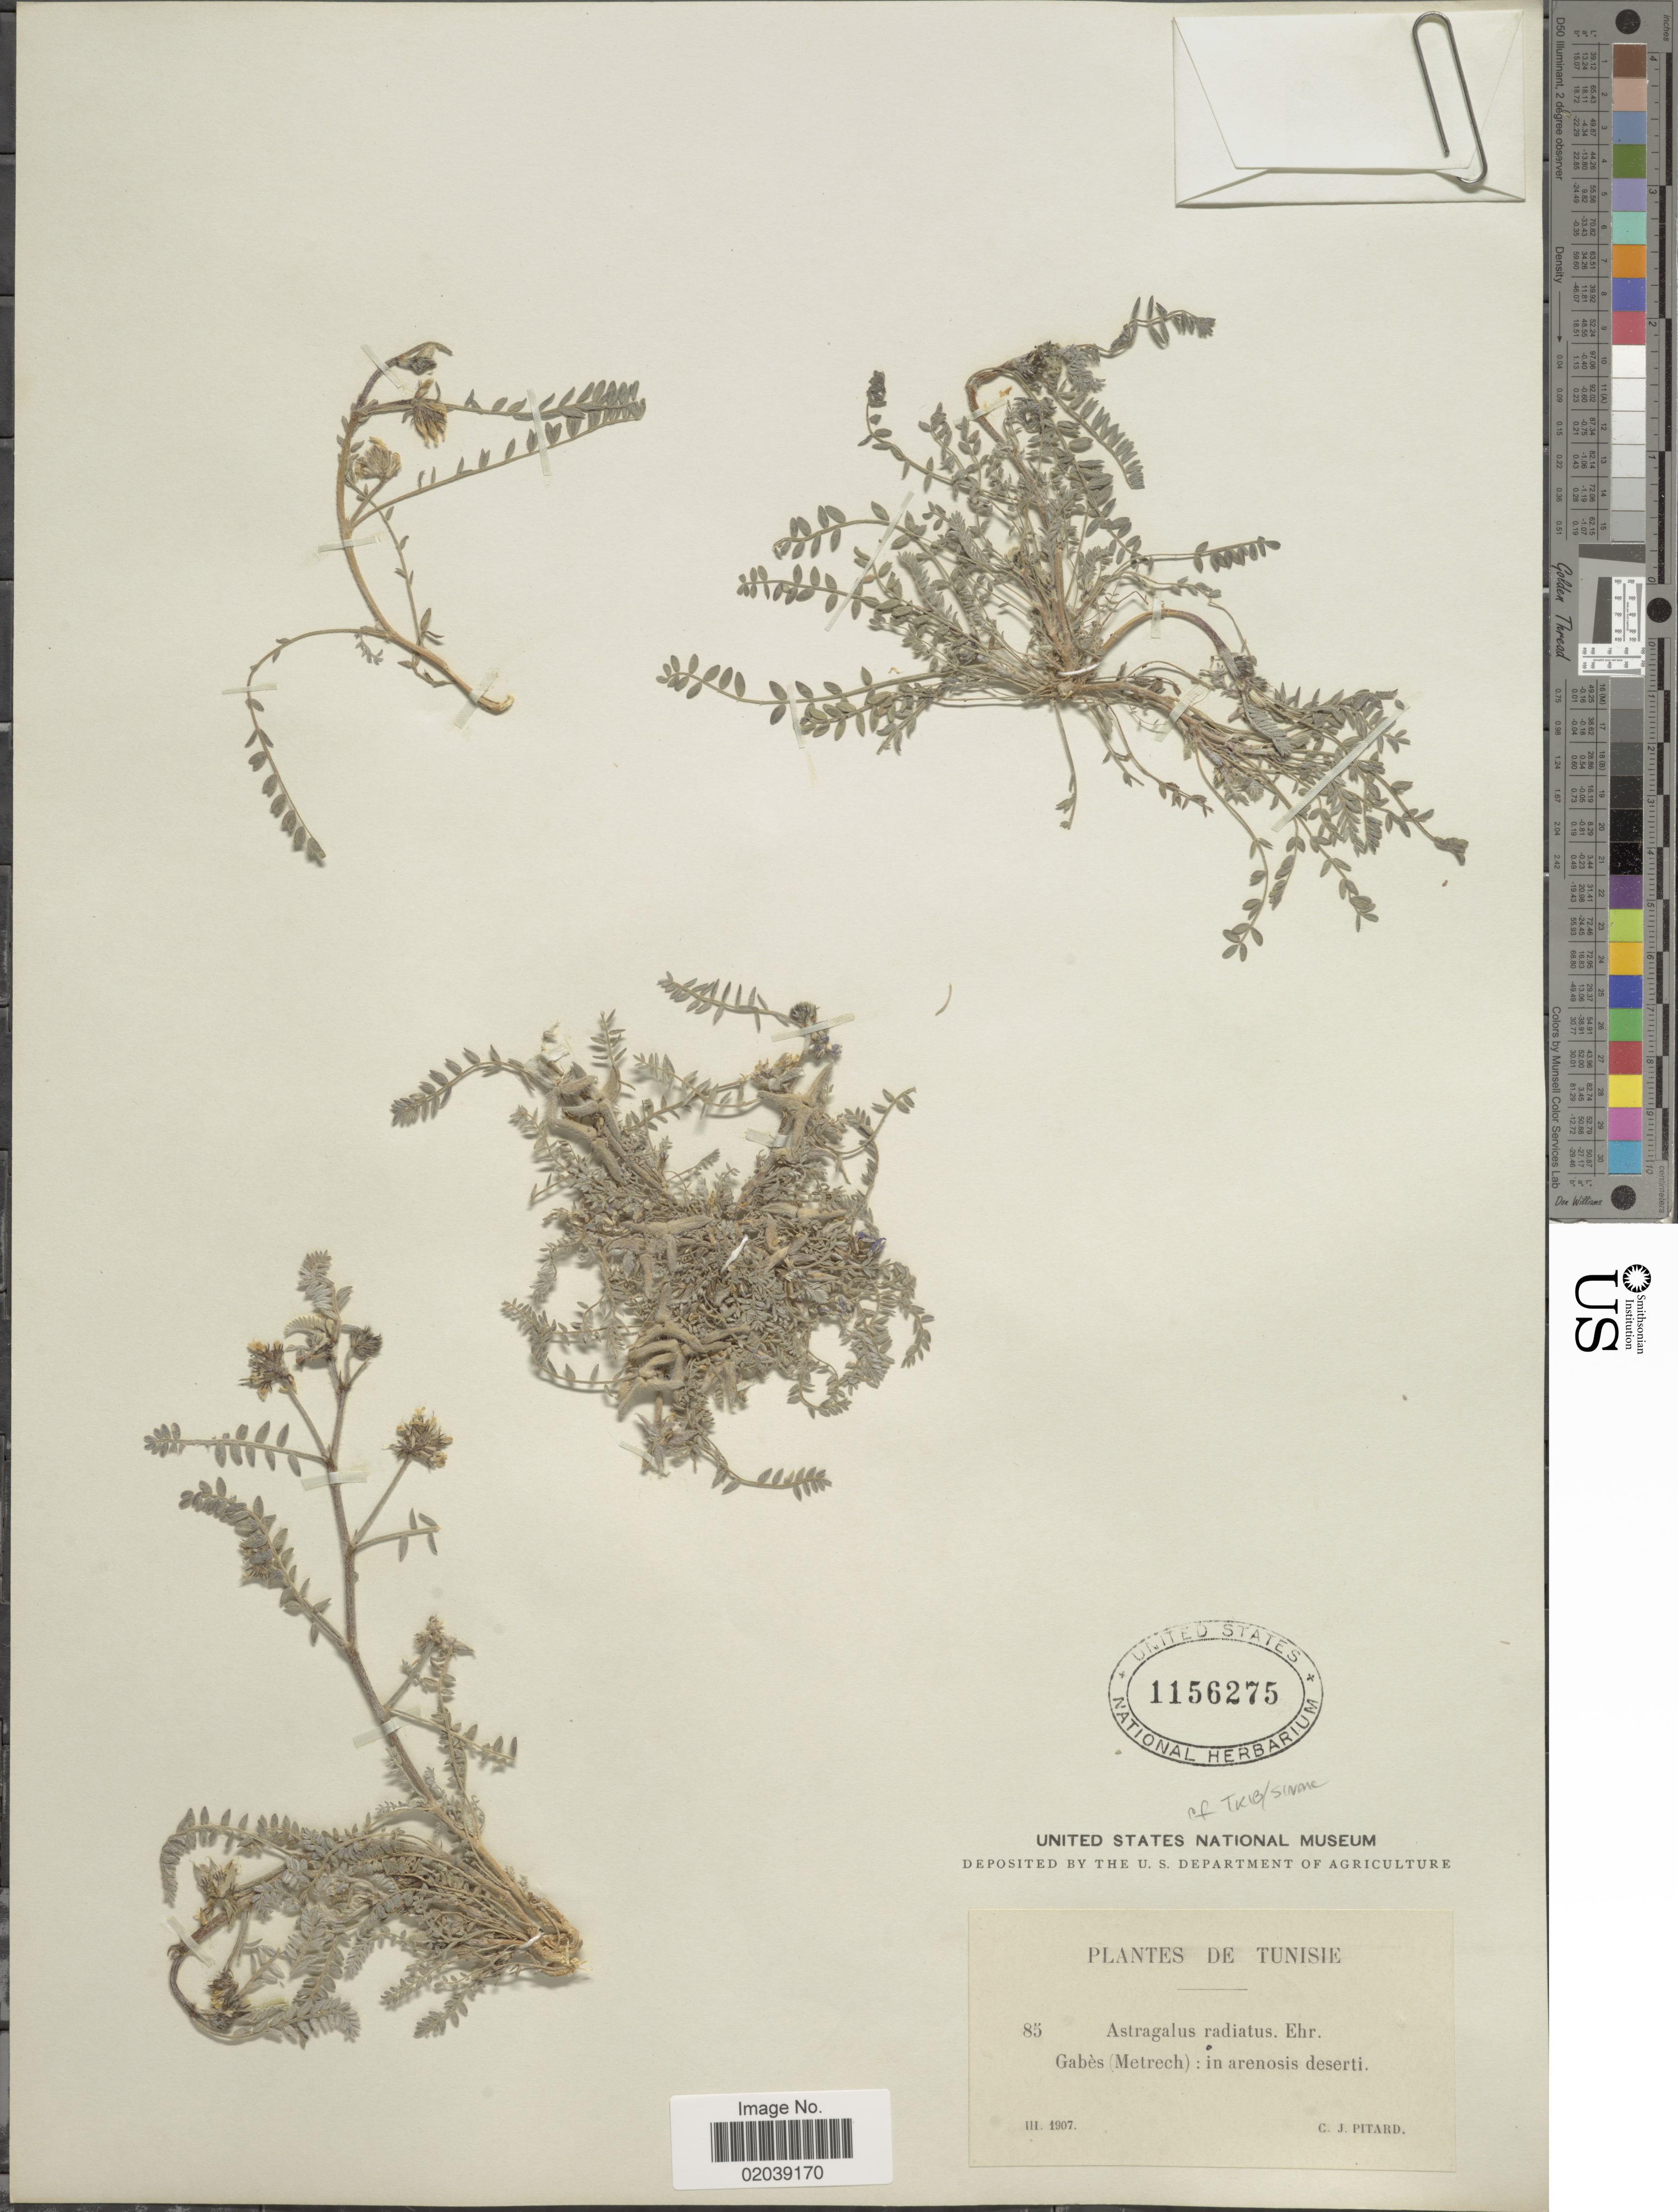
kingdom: Plantae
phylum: Tracheophyta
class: Magnoliopsida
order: Fabales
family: Fabaceae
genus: Astragalus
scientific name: Astragalus radiatus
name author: Steven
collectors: C. Pitard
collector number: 85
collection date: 1907-03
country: Tunisia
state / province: Gabès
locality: Gabes (Metrech): in arenosis deserti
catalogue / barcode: US 1156275